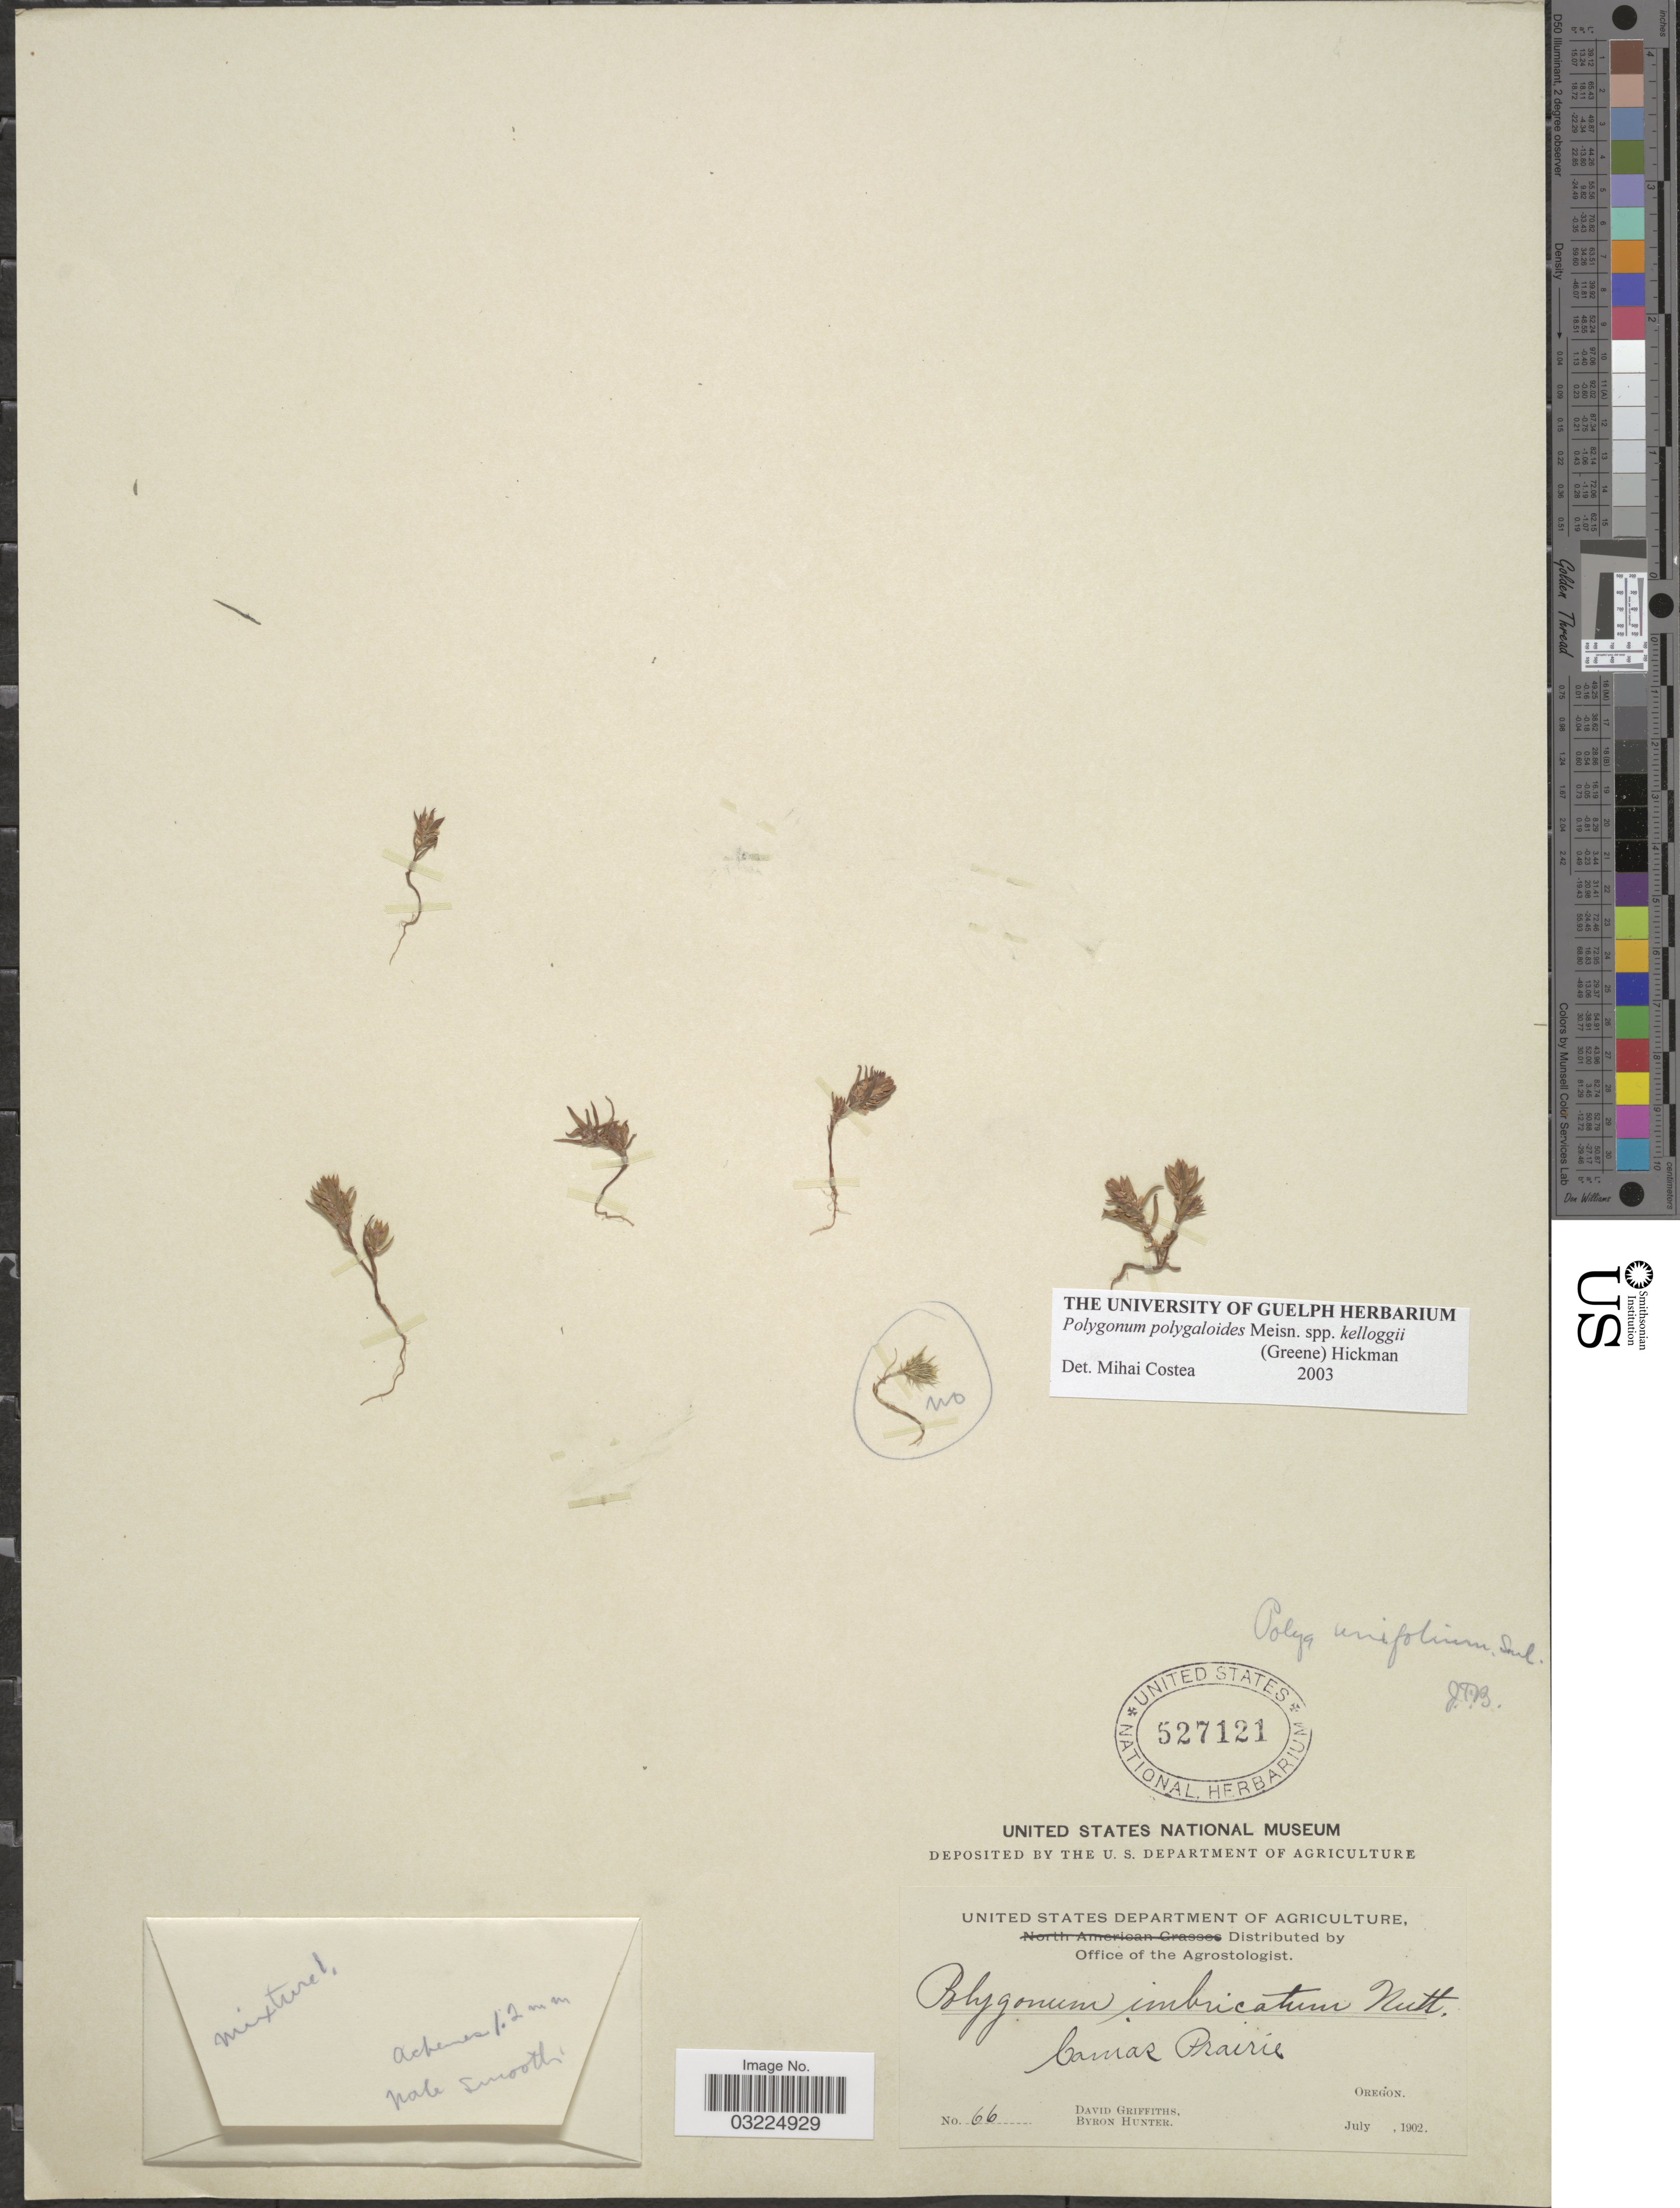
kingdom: Plantae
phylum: Tracheophyta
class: Magnoliopsida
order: Caryophyllales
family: Polygonaceae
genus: Polygonum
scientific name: Polygonum polygaloides subsp. kelloggii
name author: (Greene) Hickman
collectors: D. Griffiths & B. Hunter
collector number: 66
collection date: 1902-07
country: United States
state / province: Oregon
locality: Camas Prairie.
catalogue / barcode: US 527121